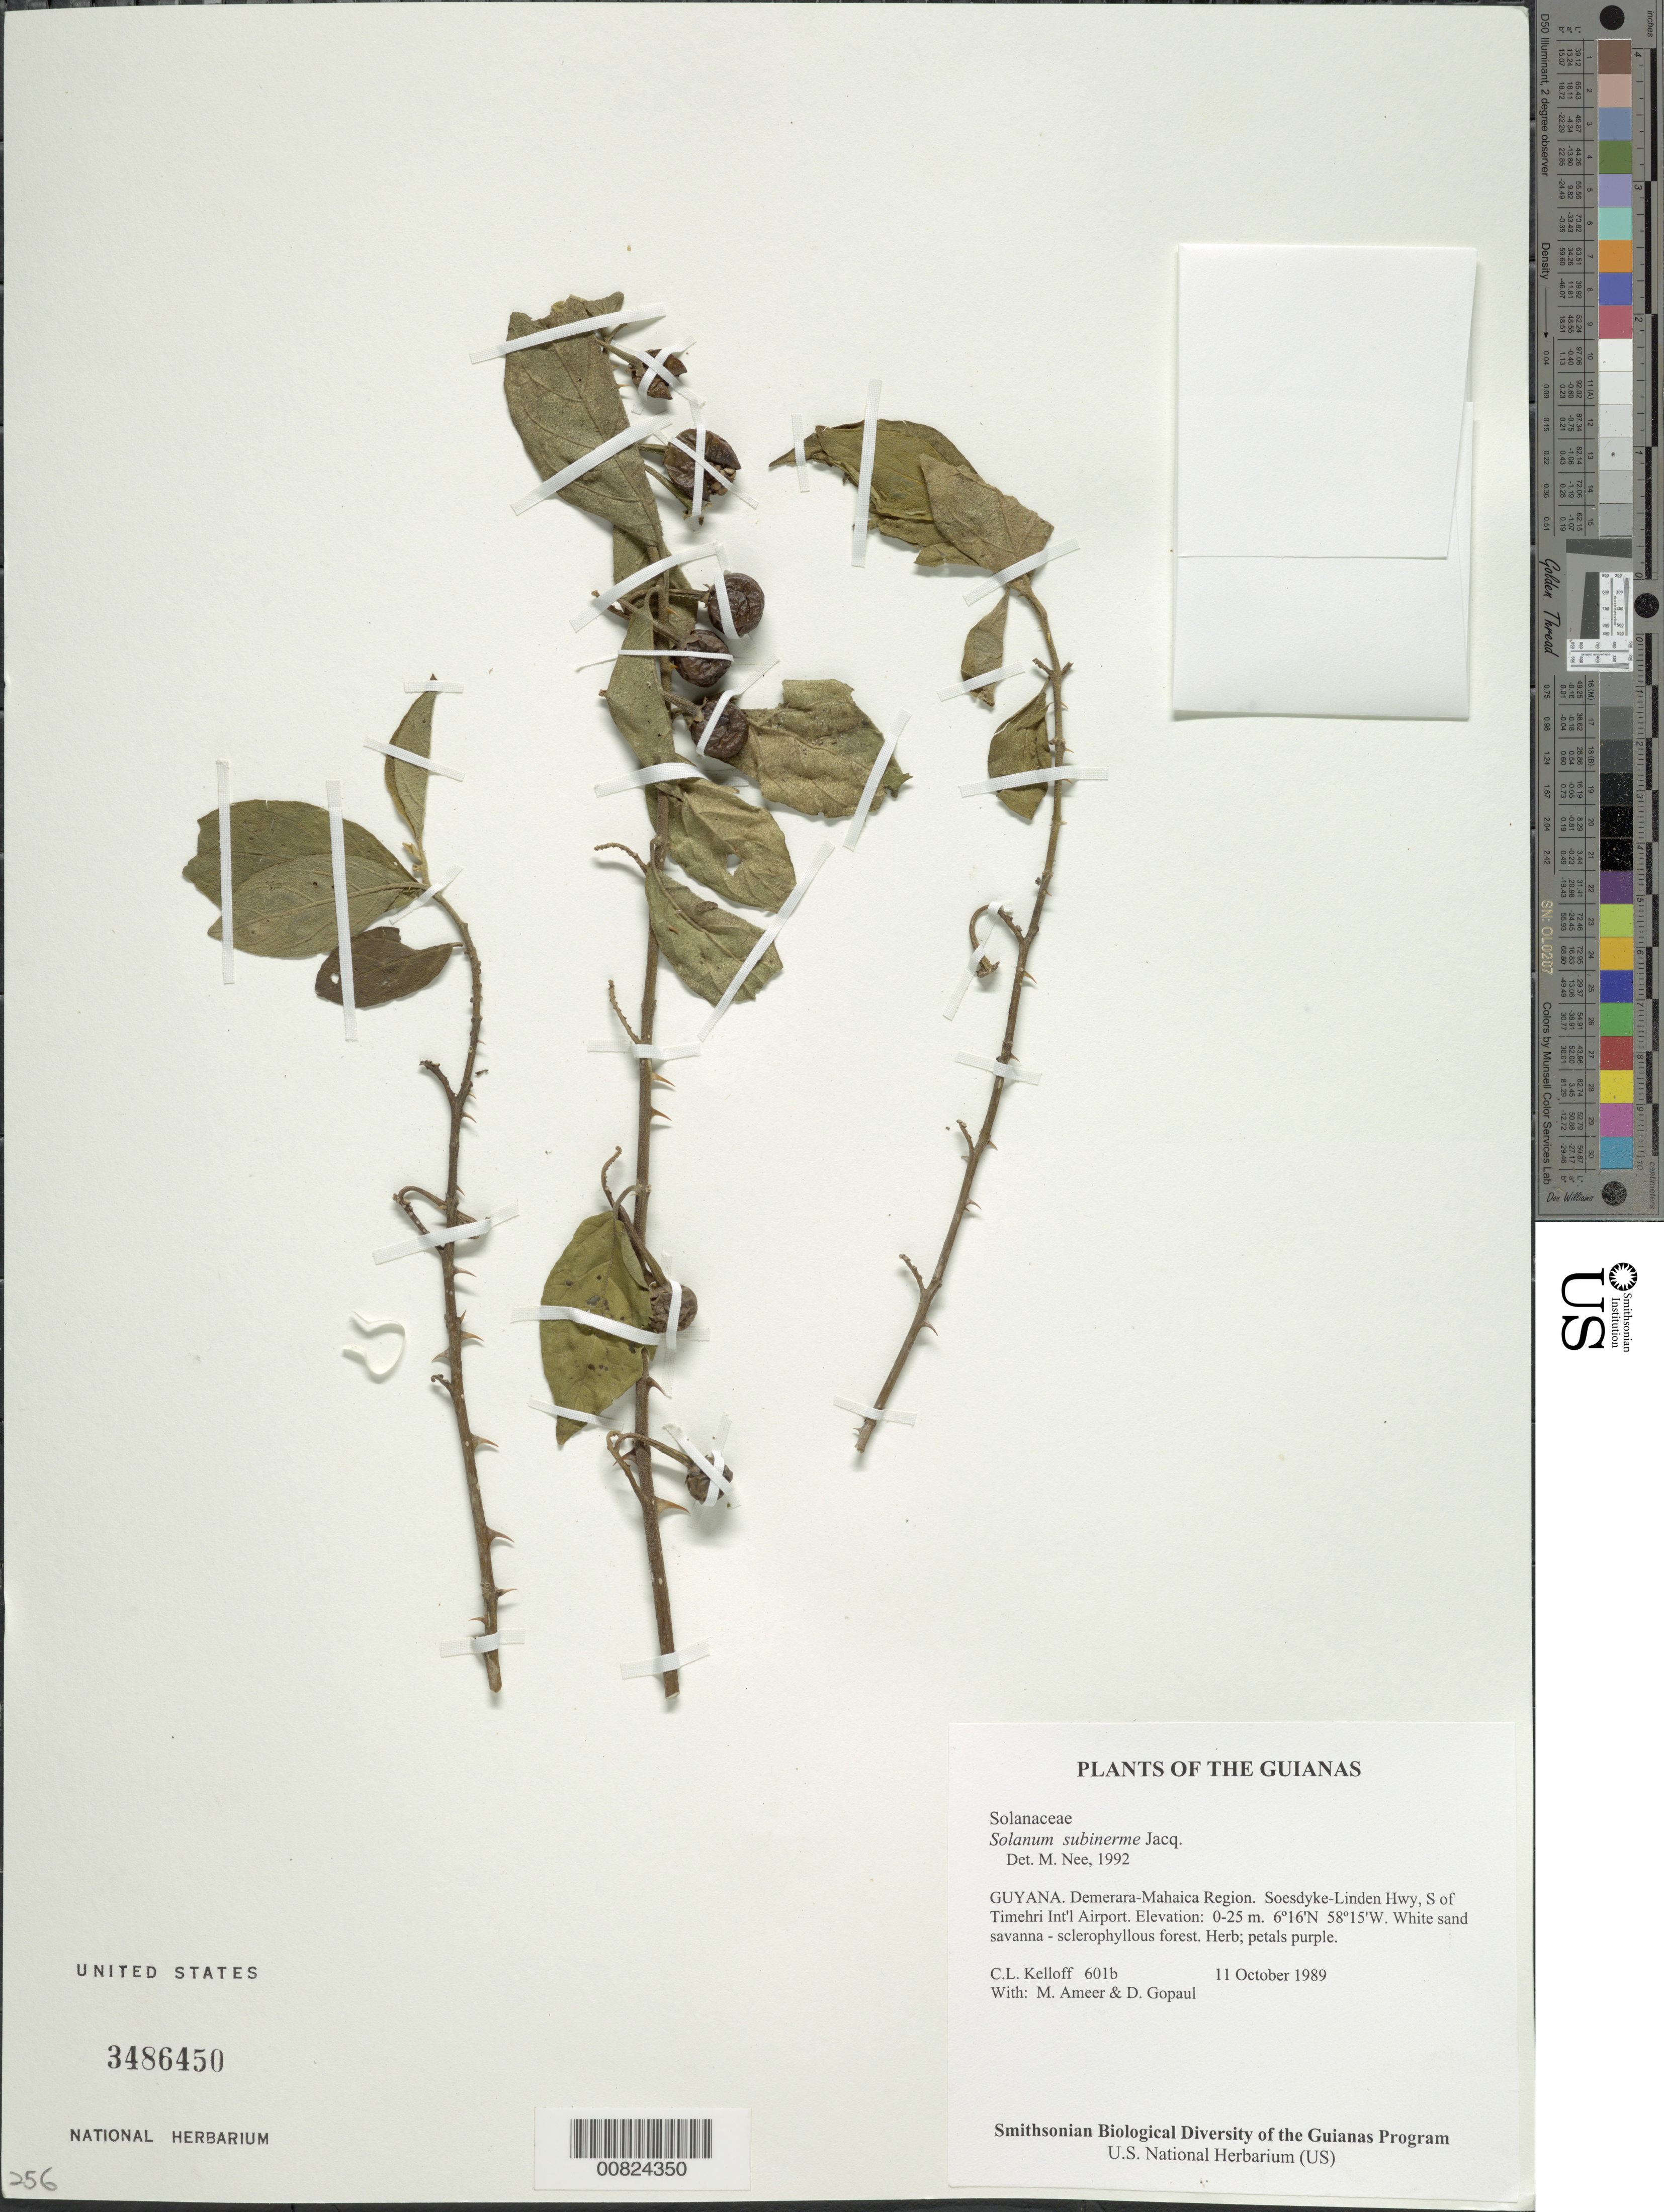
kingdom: Plantae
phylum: Tracheophyta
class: Magnoliopsida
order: Solanales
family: Solanaceae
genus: Solanum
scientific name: Solanum subinerme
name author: Jacq.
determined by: Nee, Michael H.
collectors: C. L. Kelloff, M. Ameer & D. Gopaul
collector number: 601 b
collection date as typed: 11 October 1989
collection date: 1989-10-11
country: Guyana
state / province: Demerara-Mahaica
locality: Soesdyke-Linden Hwy, S of Timehri Int'l Airport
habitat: White sand savanna - sclerophyllous forest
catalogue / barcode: US 3486450